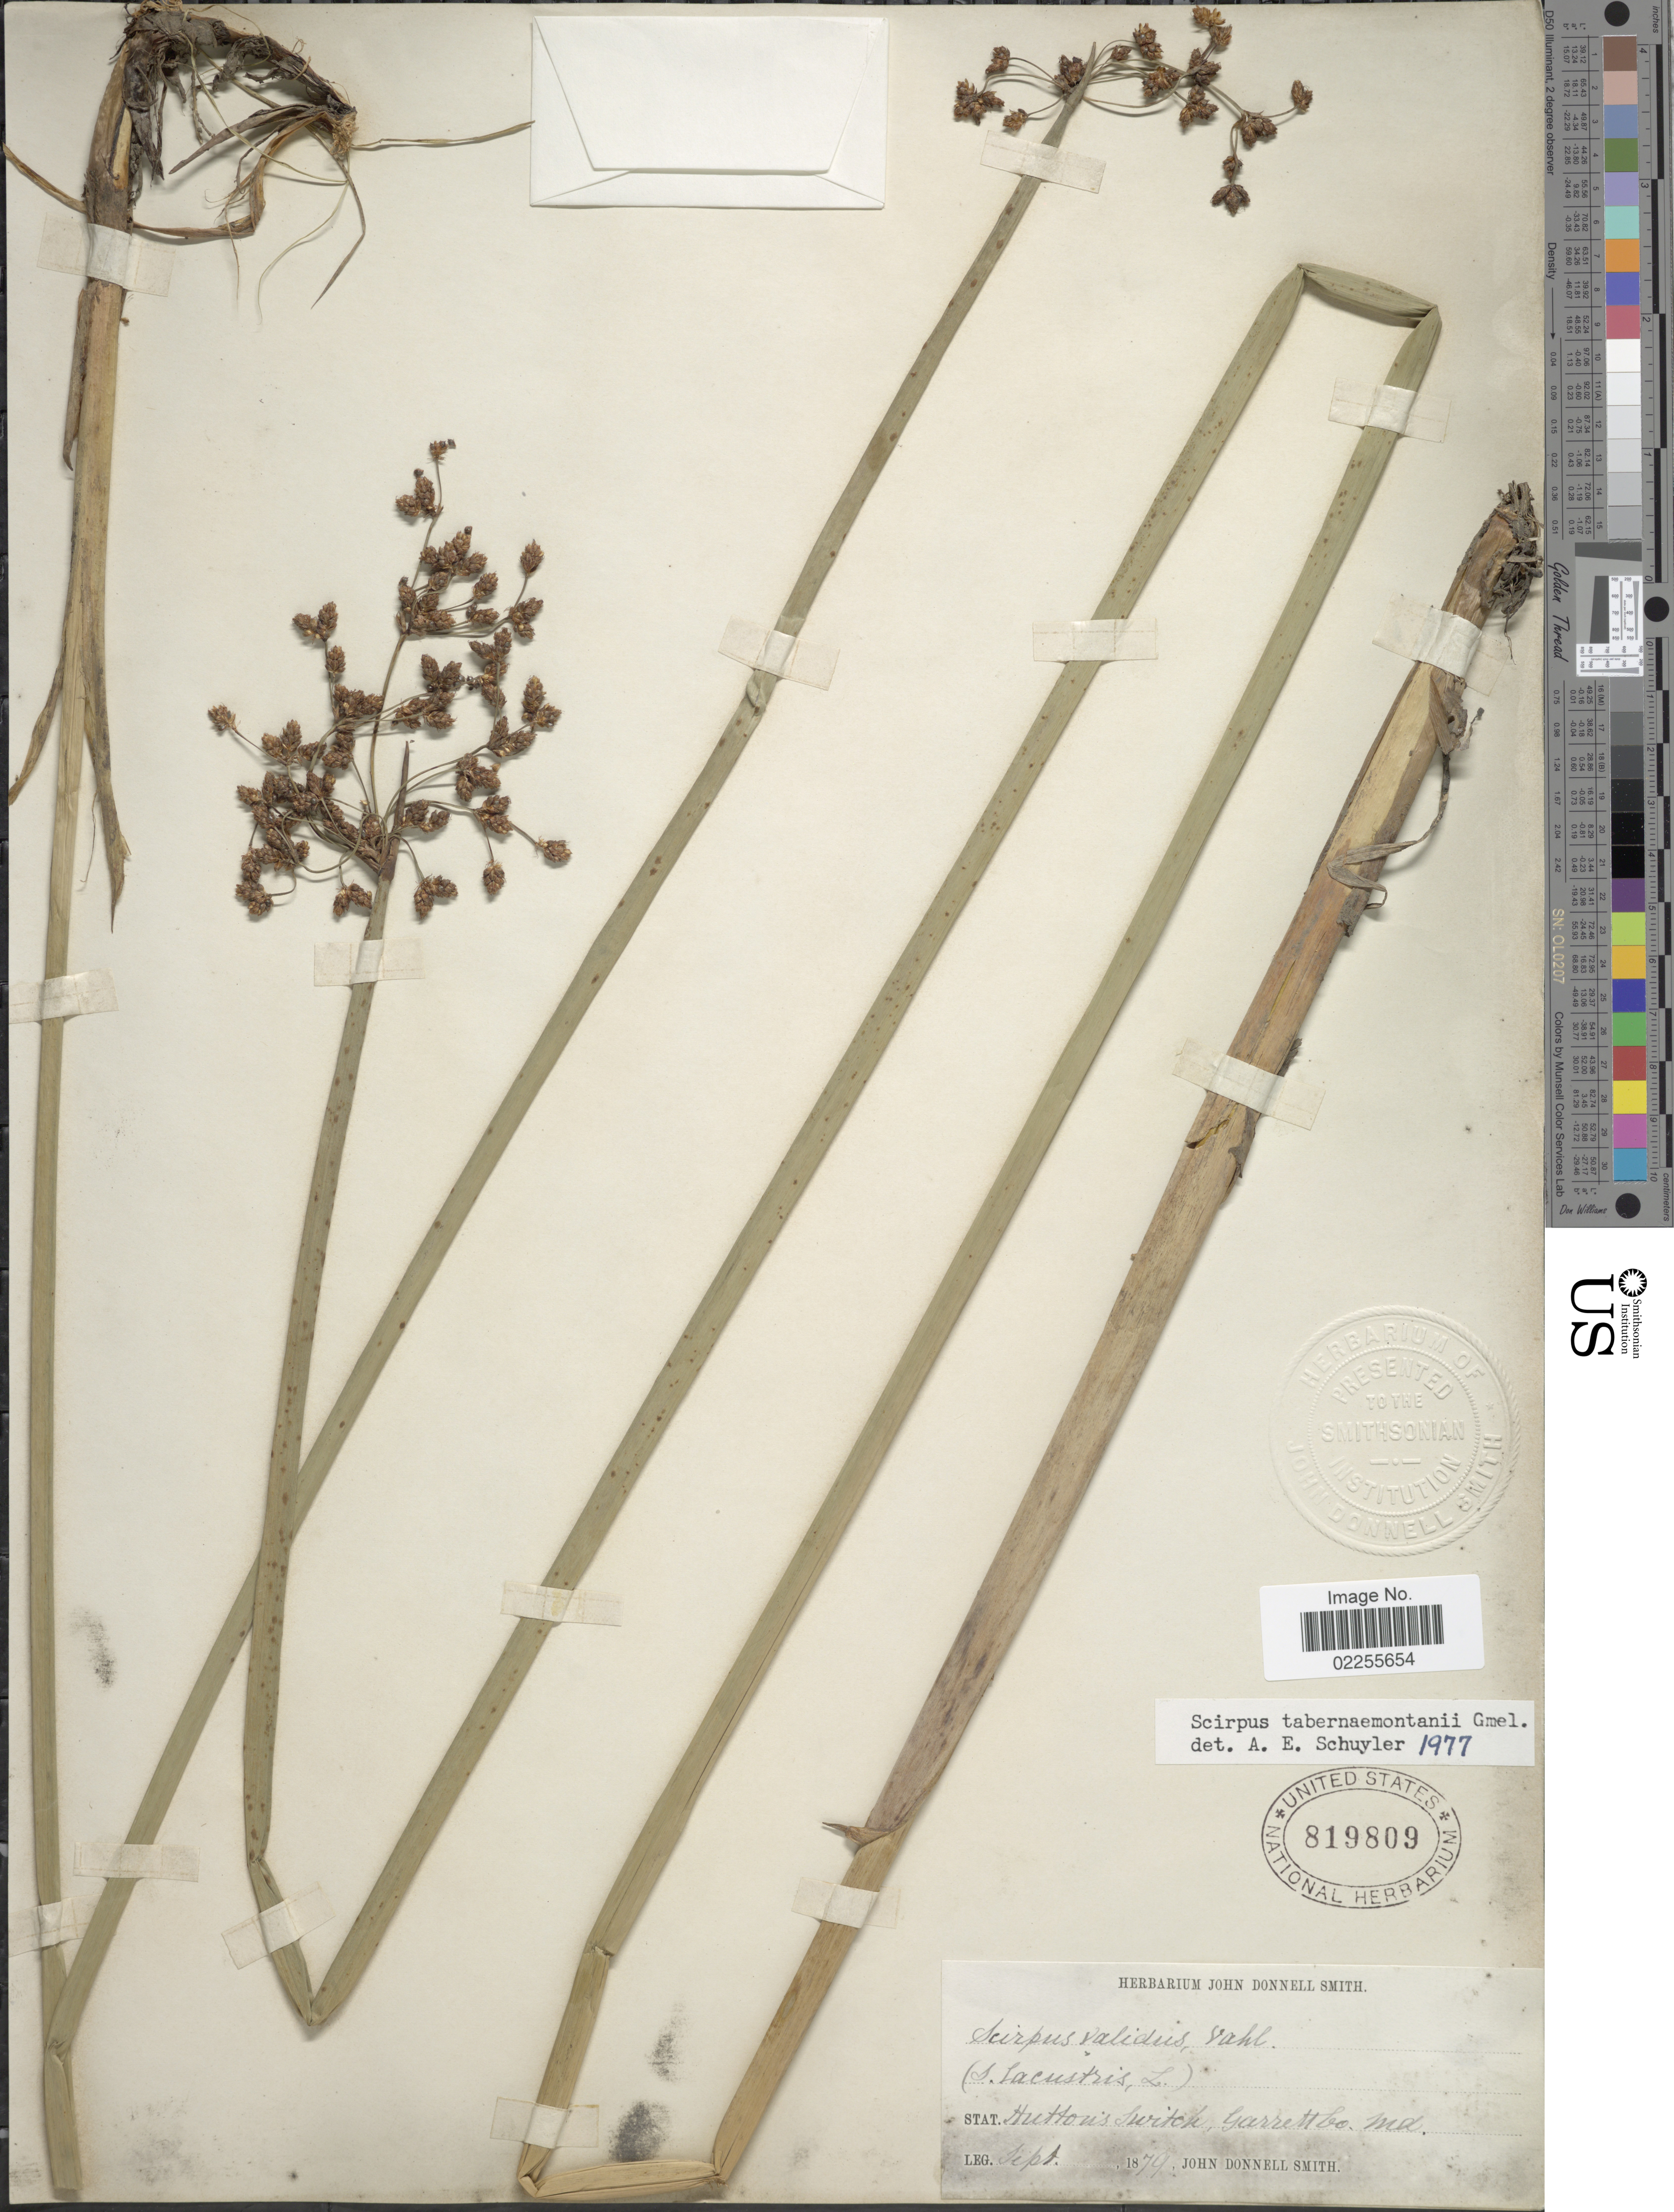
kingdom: Plantae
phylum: Tracheophyta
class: Liliopsida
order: Poales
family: Cyperaceae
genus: Schoenoplectus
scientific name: Schoenoplectus tabernaemontani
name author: (C.C. Gmel.) Palla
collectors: J. Donnell Smith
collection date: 1874-09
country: United States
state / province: Maryland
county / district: Garrett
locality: Hutton's Switch, Garrett Co.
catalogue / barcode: US 819809